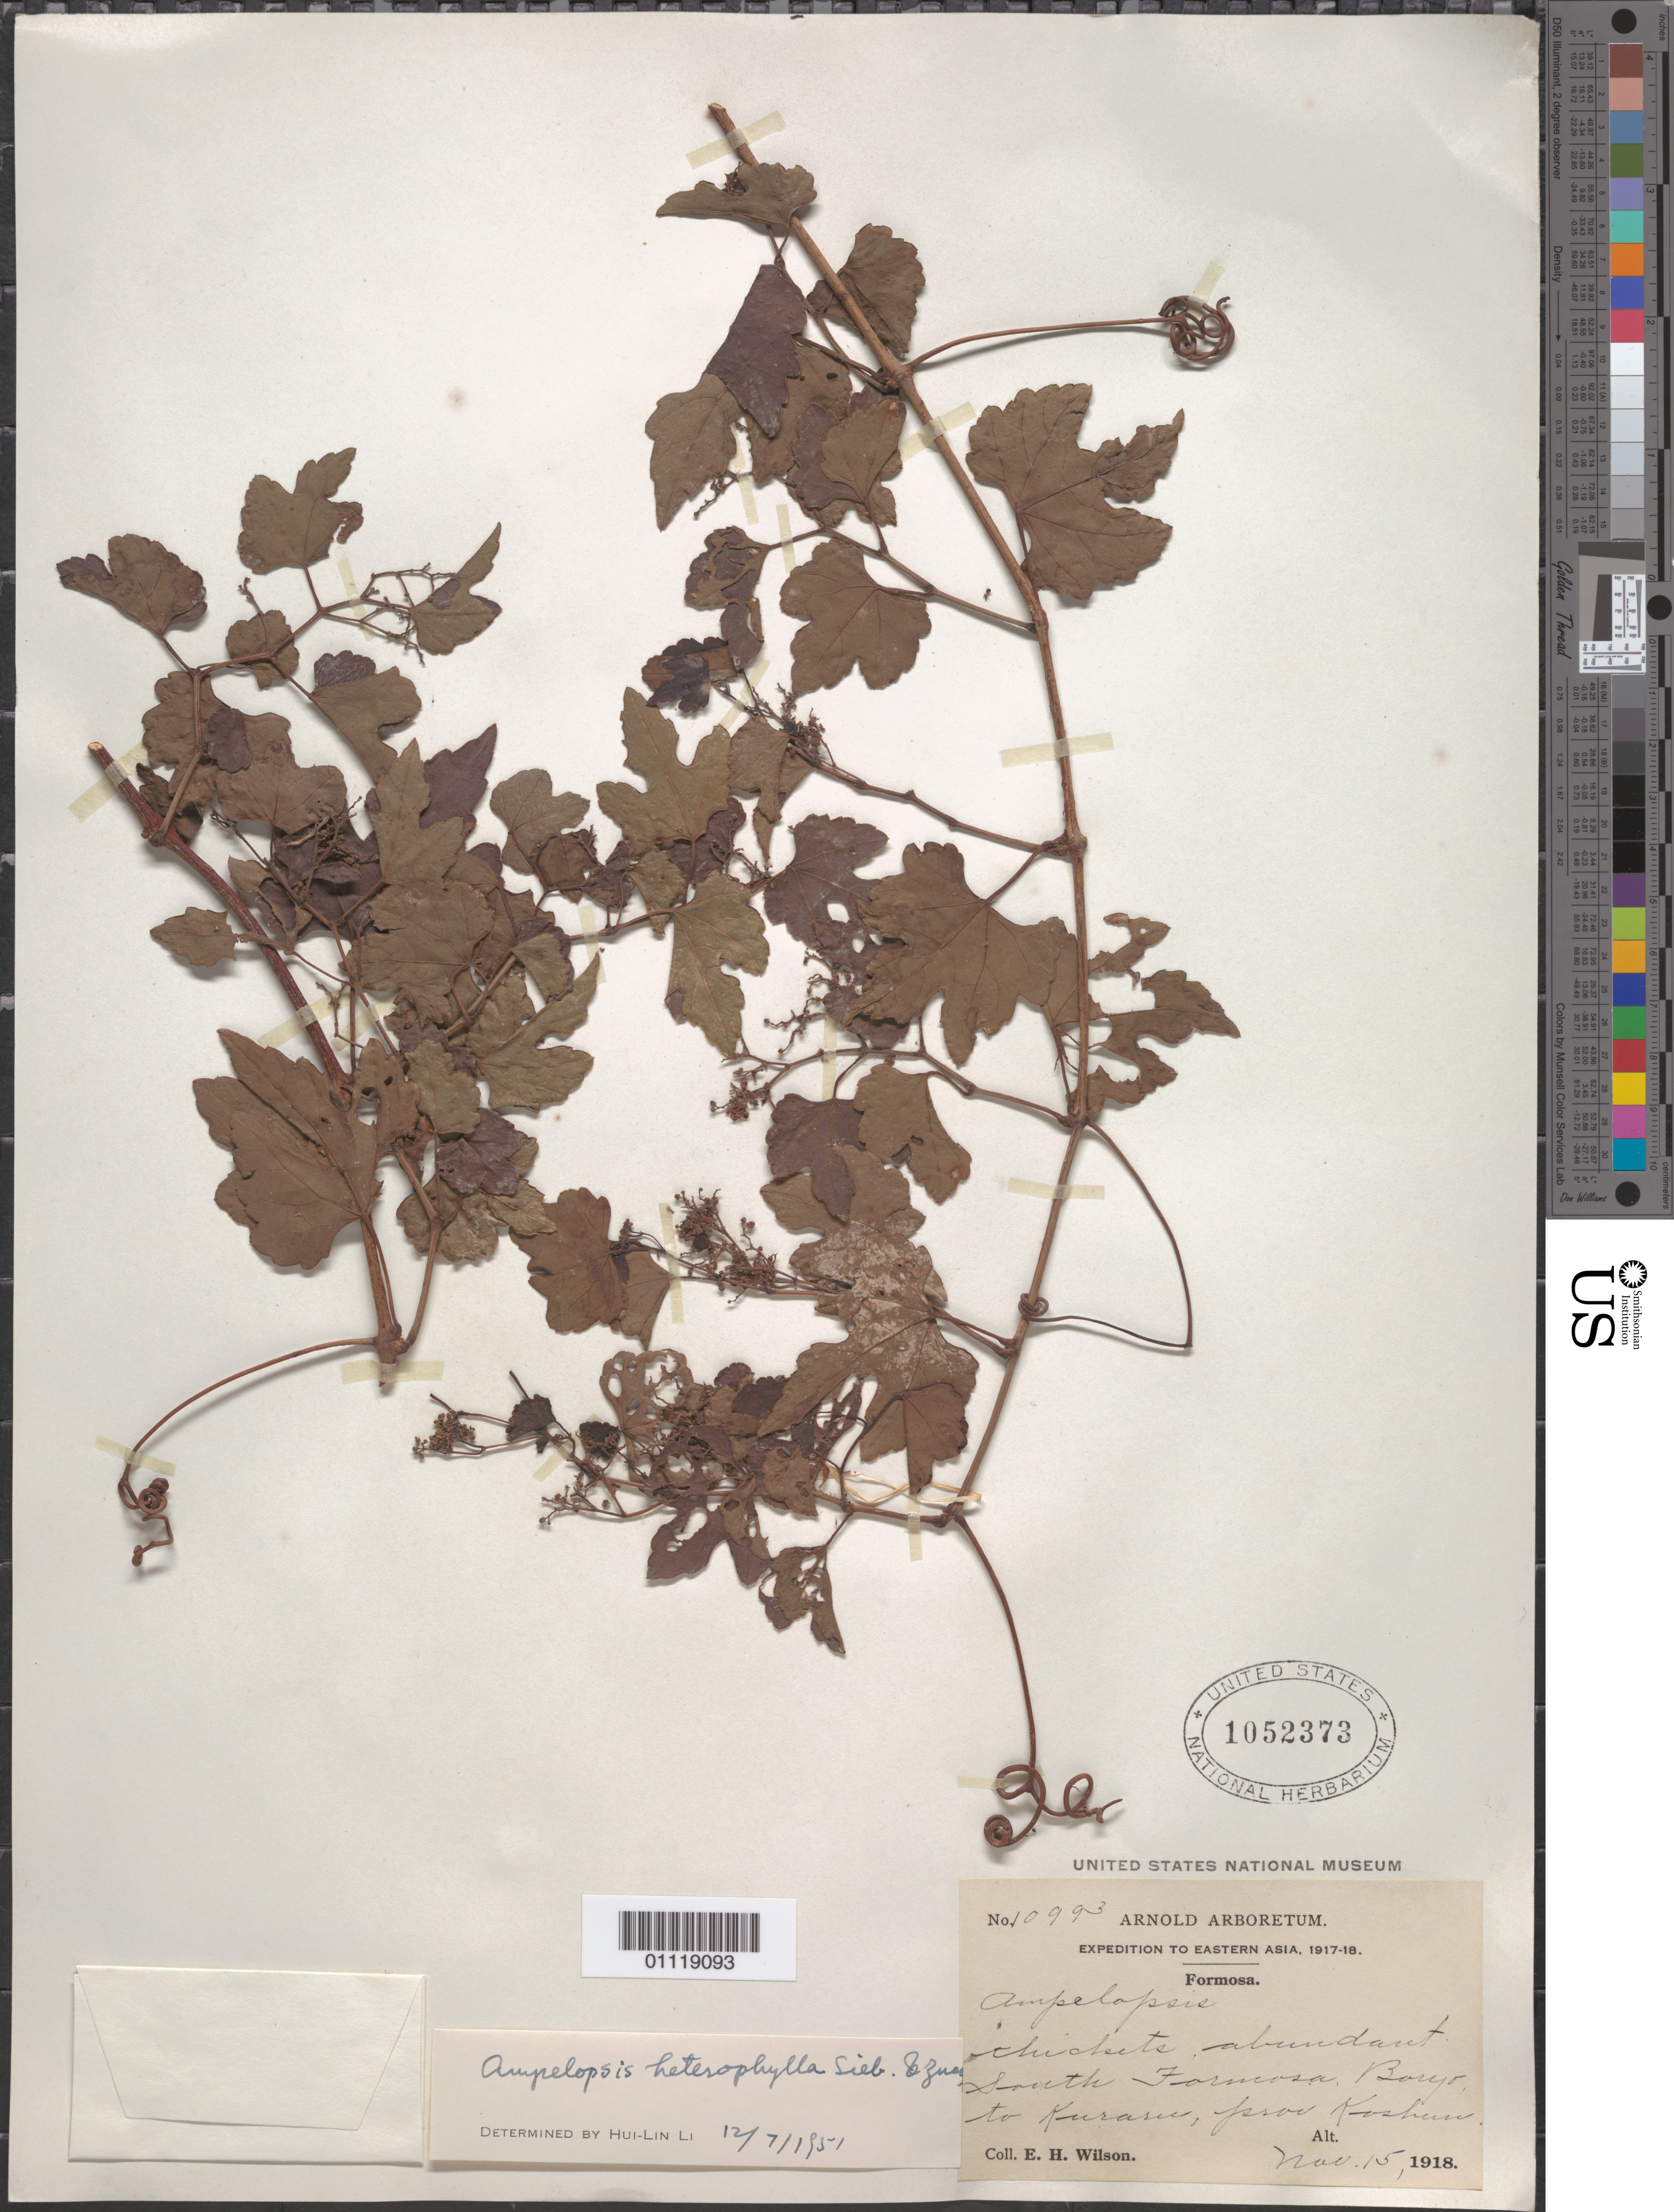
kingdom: Plantae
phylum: Tracheophyta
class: Magnoliopsida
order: Vitales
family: Vitaceae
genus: Ampelopsis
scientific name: Ampelopsis glandulosa var. heterophylla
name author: (Thunb.) Momiy.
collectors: E. H. Wilson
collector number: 10993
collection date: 1918-11-15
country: Taiwan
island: Taiwan [Formosa]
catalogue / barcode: US 1052373